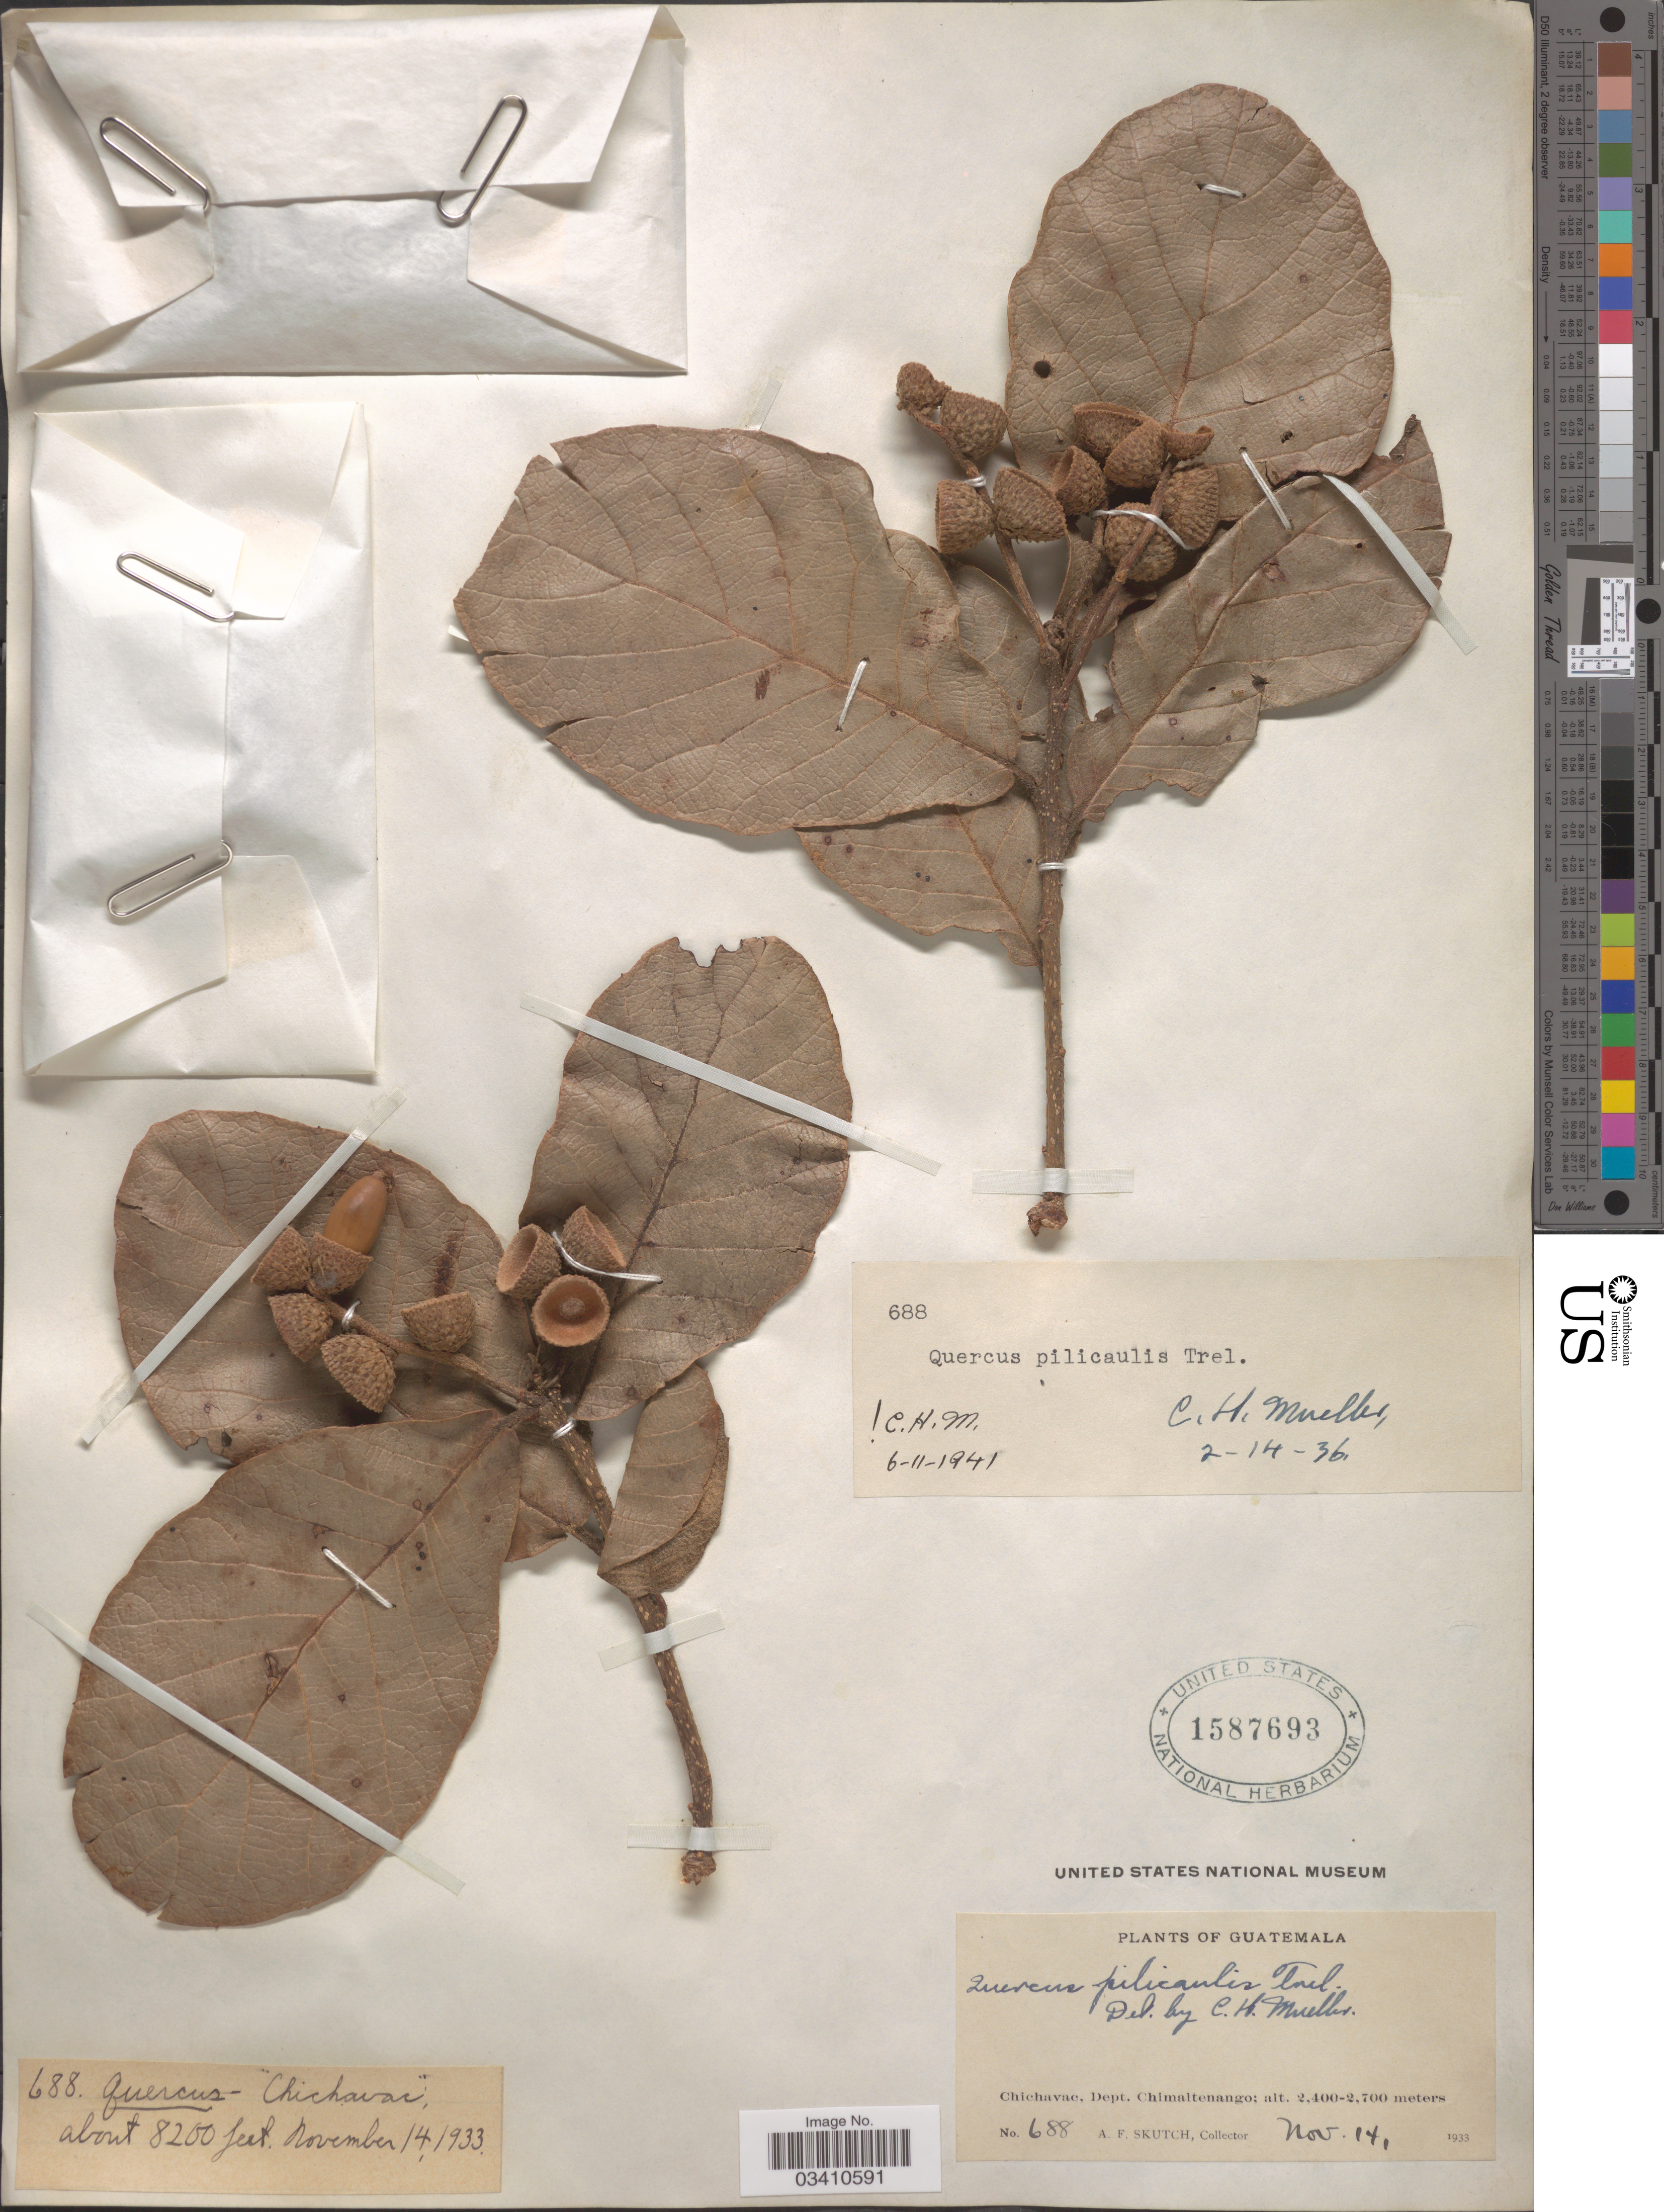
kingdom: Plantae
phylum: Tracheophyta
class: Magnoliopsida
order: Fagales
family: Fagaceae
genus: Quercus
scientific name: Quercus pilicaulis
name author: Trel.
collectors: A. F. Skutch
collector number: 688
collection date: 1933-11-14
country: Guatemala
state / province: Chimaltenango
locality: Chichavac, Dept. Chimaltenango.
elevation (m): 2499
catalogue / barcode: US 1587693